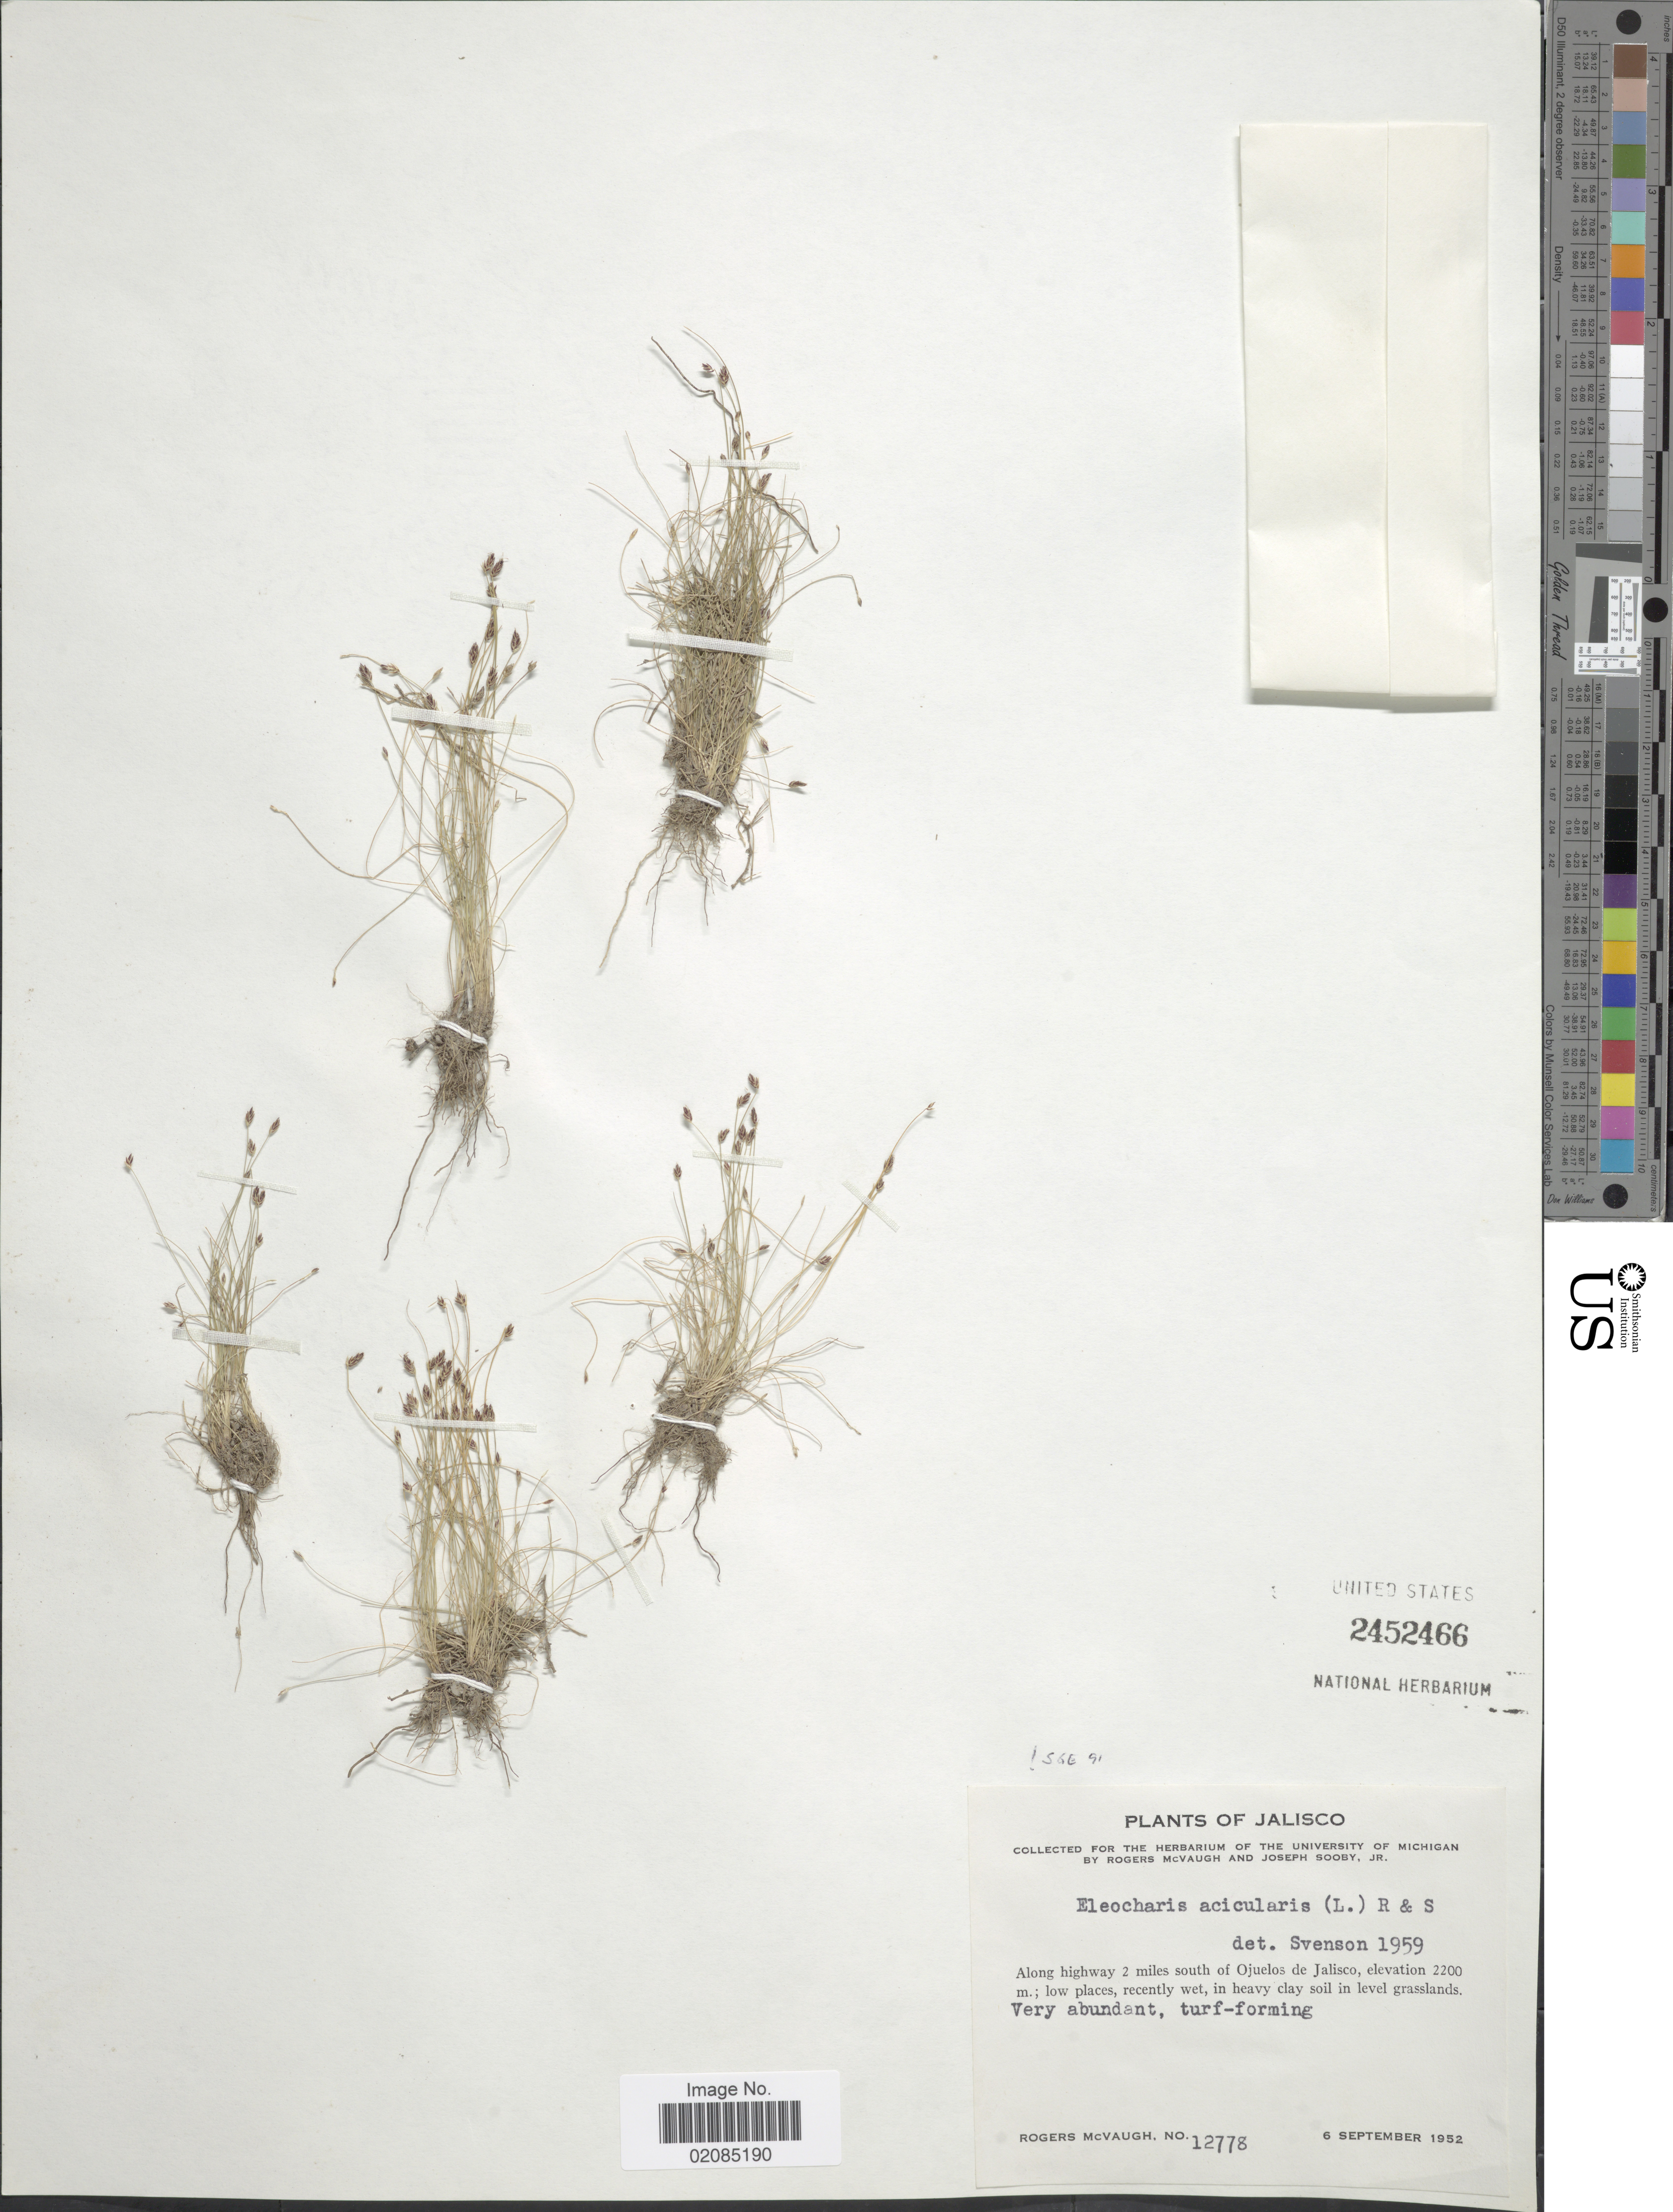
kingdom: Plantae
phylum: Tracheophyta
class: Liliopsida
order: Poales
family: Cyperaceae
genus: Eleocharis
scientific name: Eleocharis acicularis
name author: (L.) Roem. & Schult.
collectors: R. McVaugh & J. Sooby Jr.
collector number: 12778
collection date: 1952-09-06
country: Mexico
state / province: Jalisco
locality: Along highway 2 miles south of Ojuelos de Jalisco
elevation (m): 2200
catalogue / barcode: US 2452466